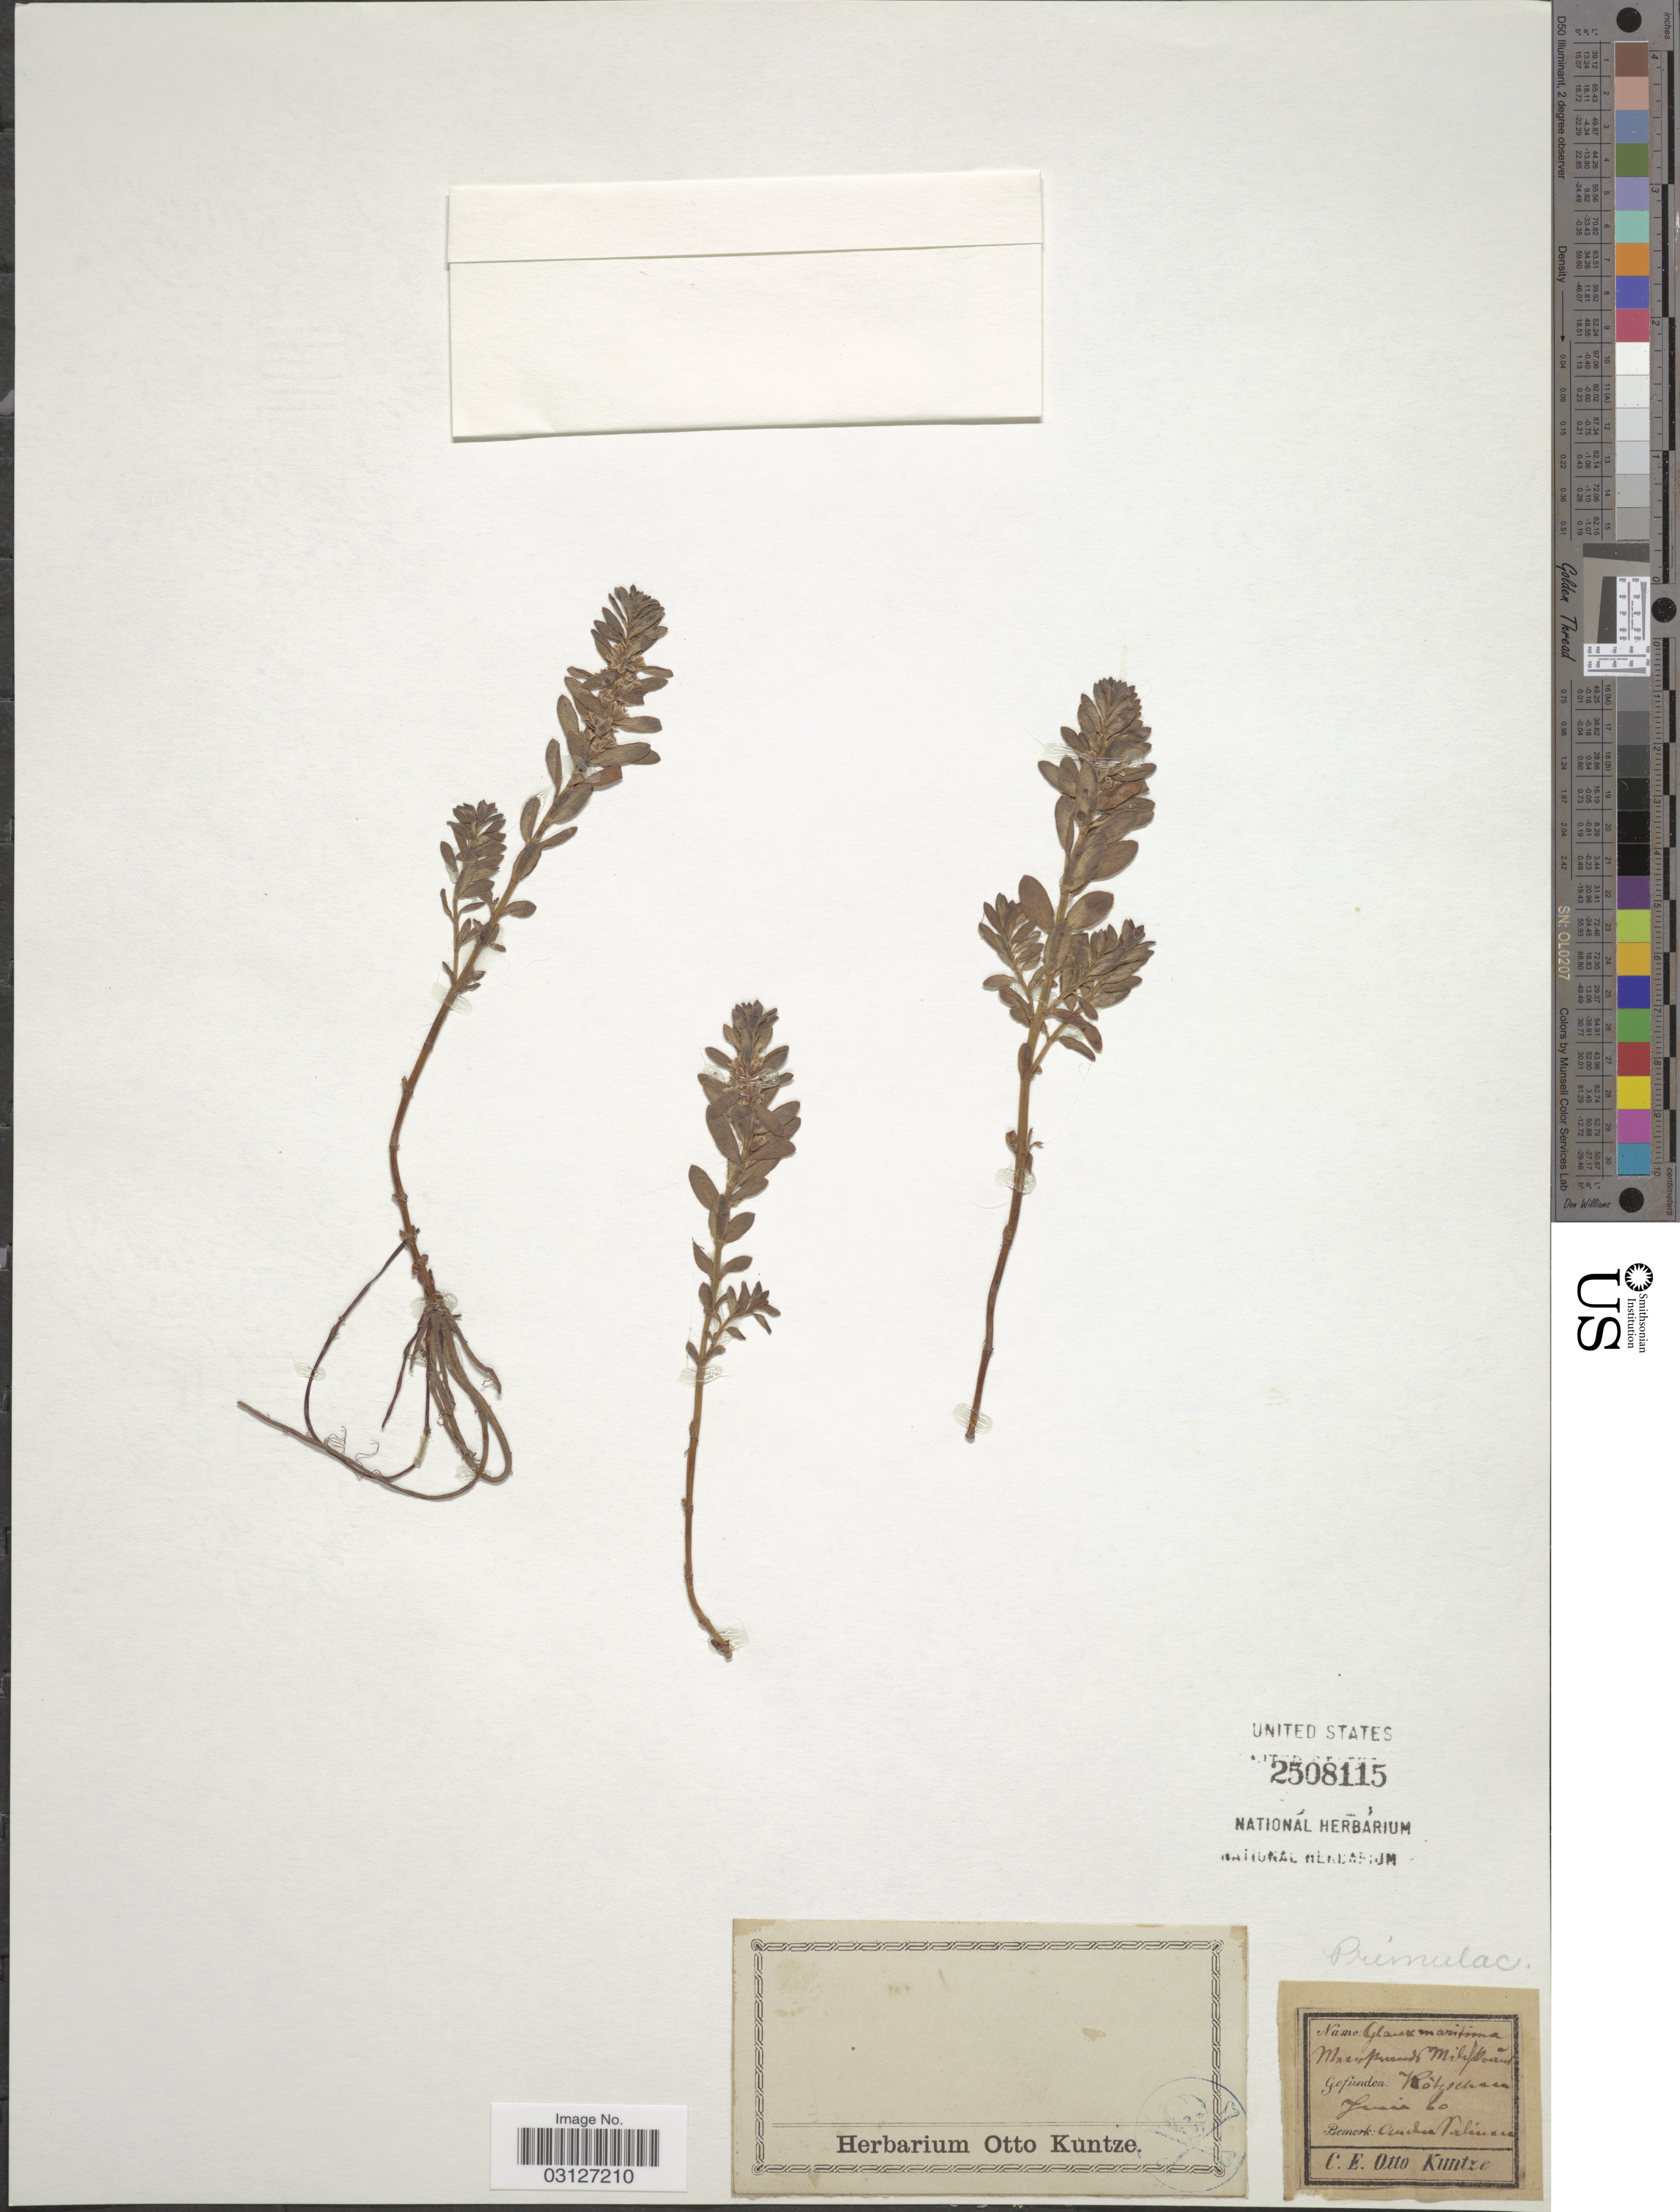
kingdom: Plantae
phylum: Tracheophyta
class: Magnoliopsida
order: Ericales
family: Primulaceae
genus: Glaux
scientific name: Glaux maritima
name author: L.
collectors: C.E.O. Kuntze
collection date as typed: Transcribed d/m/y: /6/60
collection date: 1860-06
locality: Kötschan [interpreted].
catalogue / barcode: US 2508115